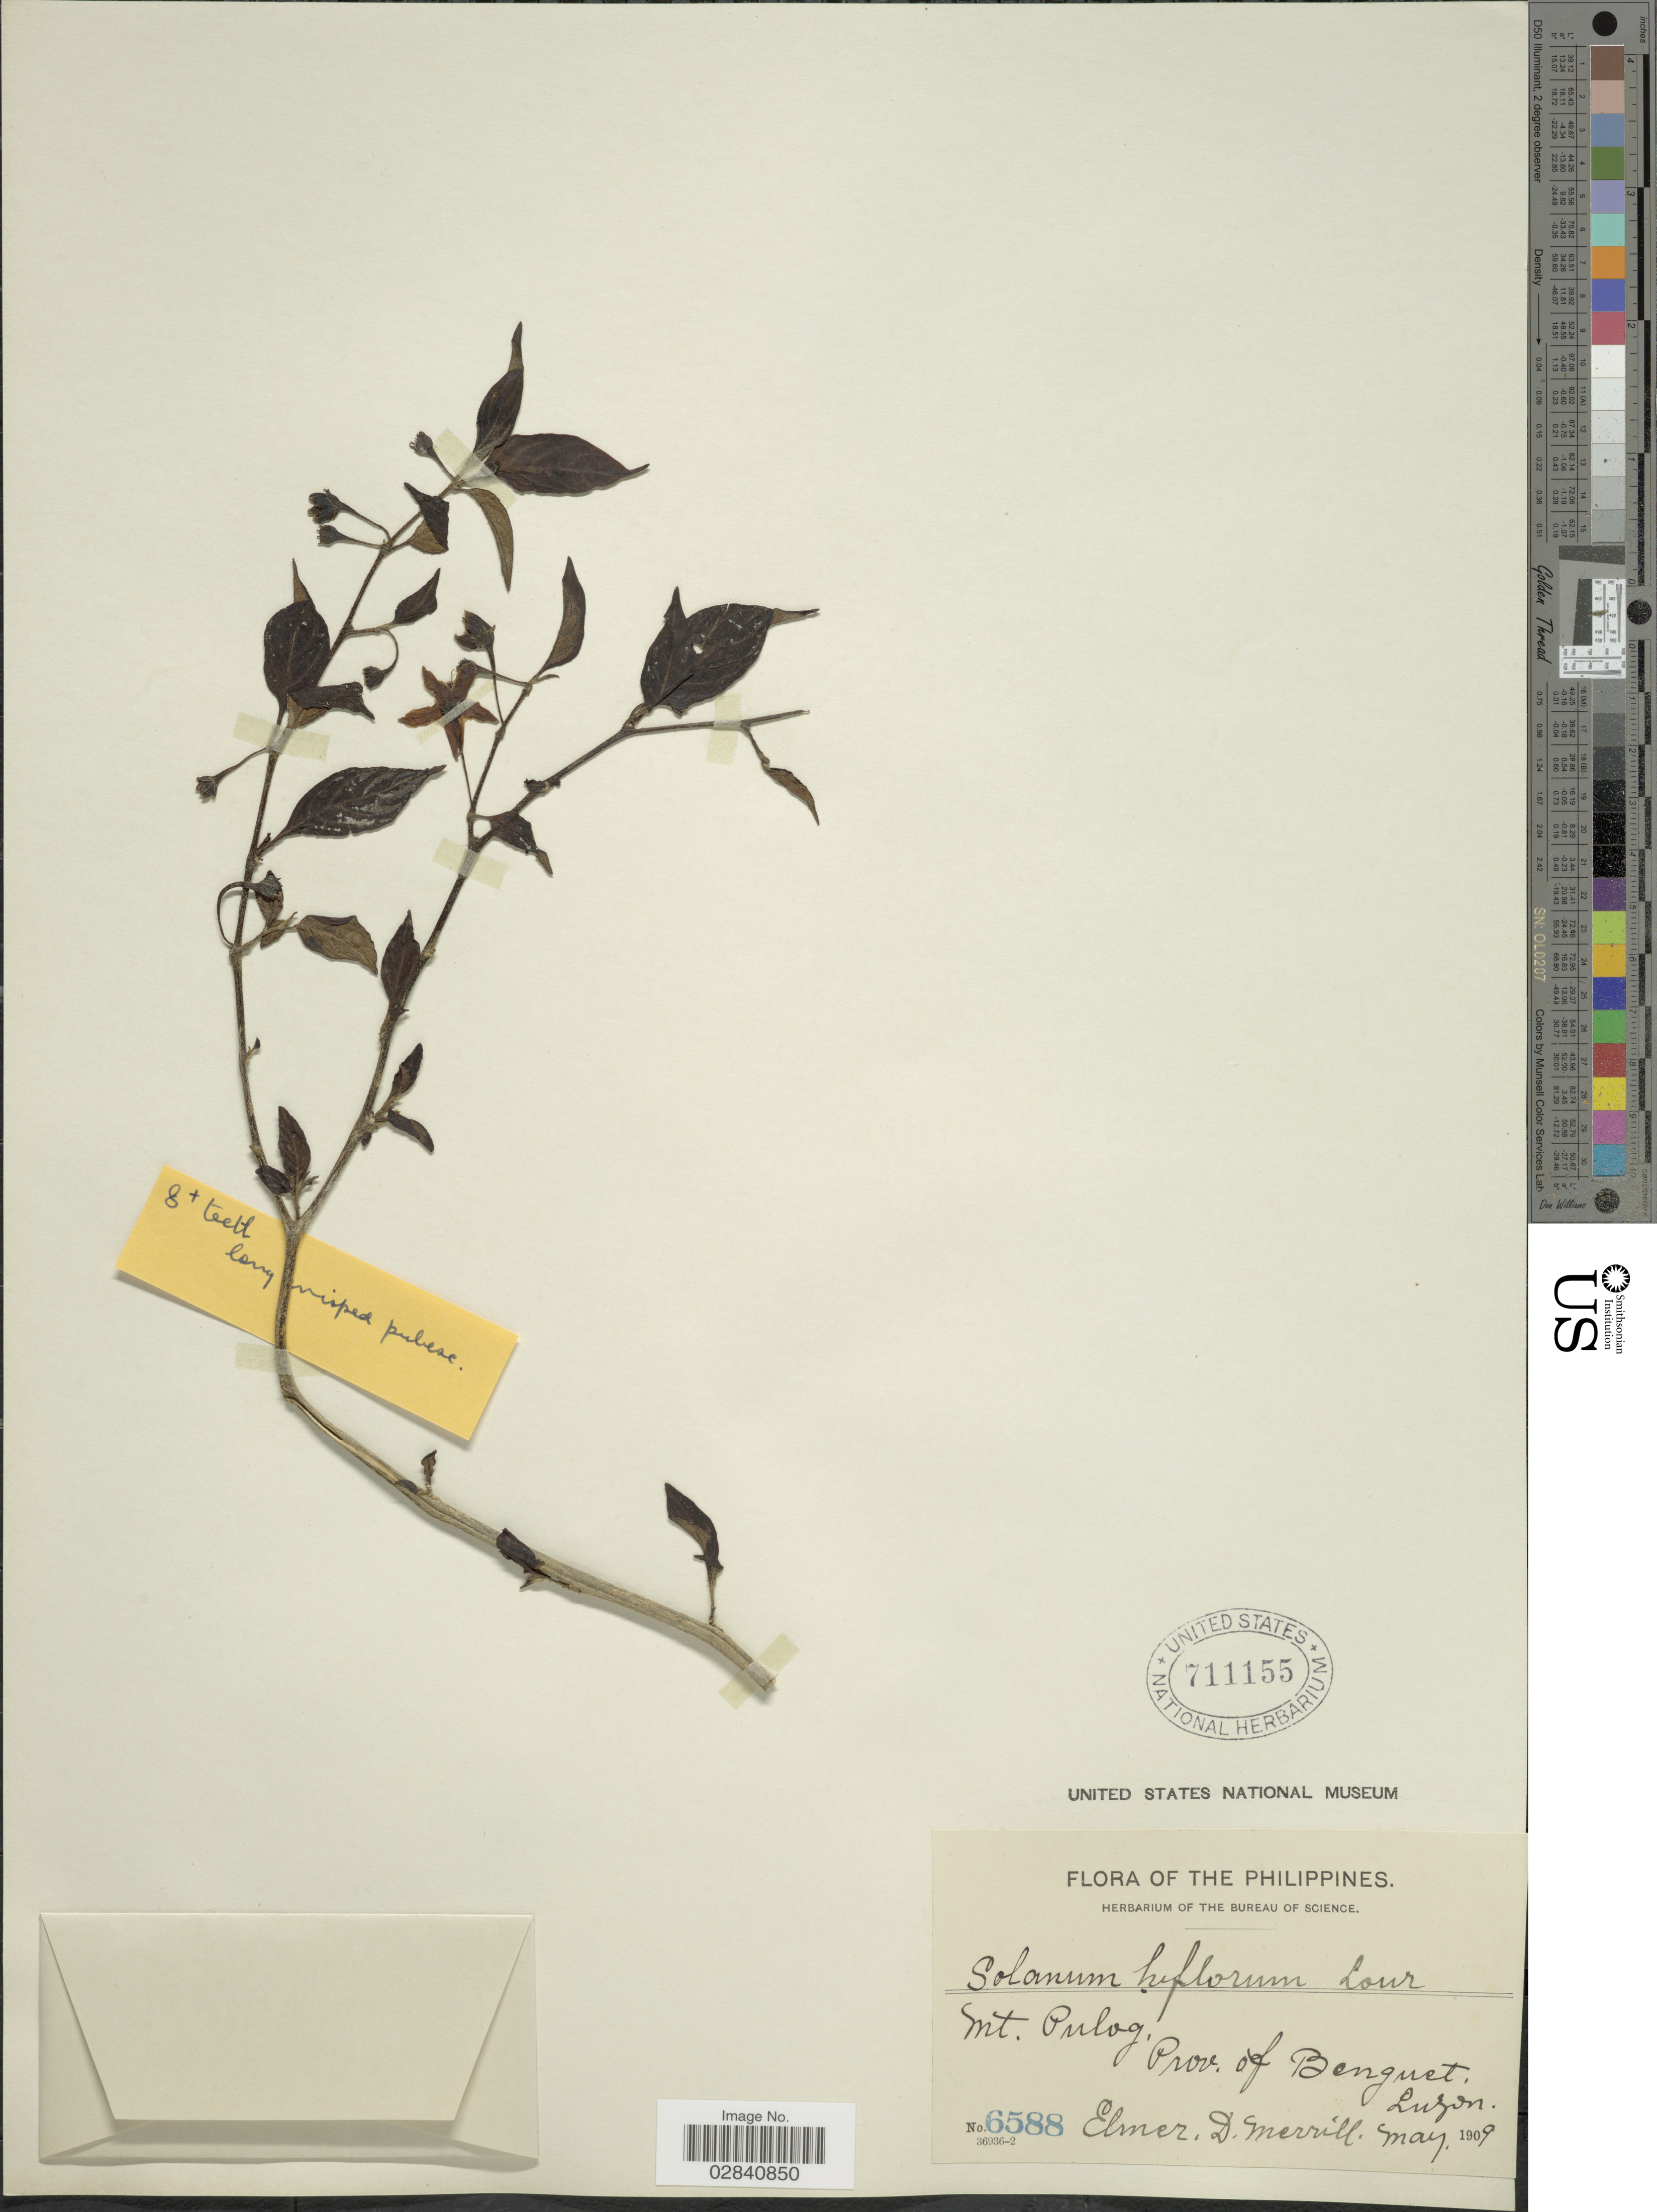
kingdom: Plantae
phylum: Tracheophyta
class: Magnoliopsida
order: Solanales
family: Solanaceae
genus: Lycianthes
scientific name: Lycianthes biflora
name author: (Lour.) Bitter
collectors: E. D. Merrill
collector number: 6588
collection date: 1909-05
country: Philippines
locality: Mt. Pulog, Prov. of Benguet, Luzon.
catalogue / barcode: US 711155